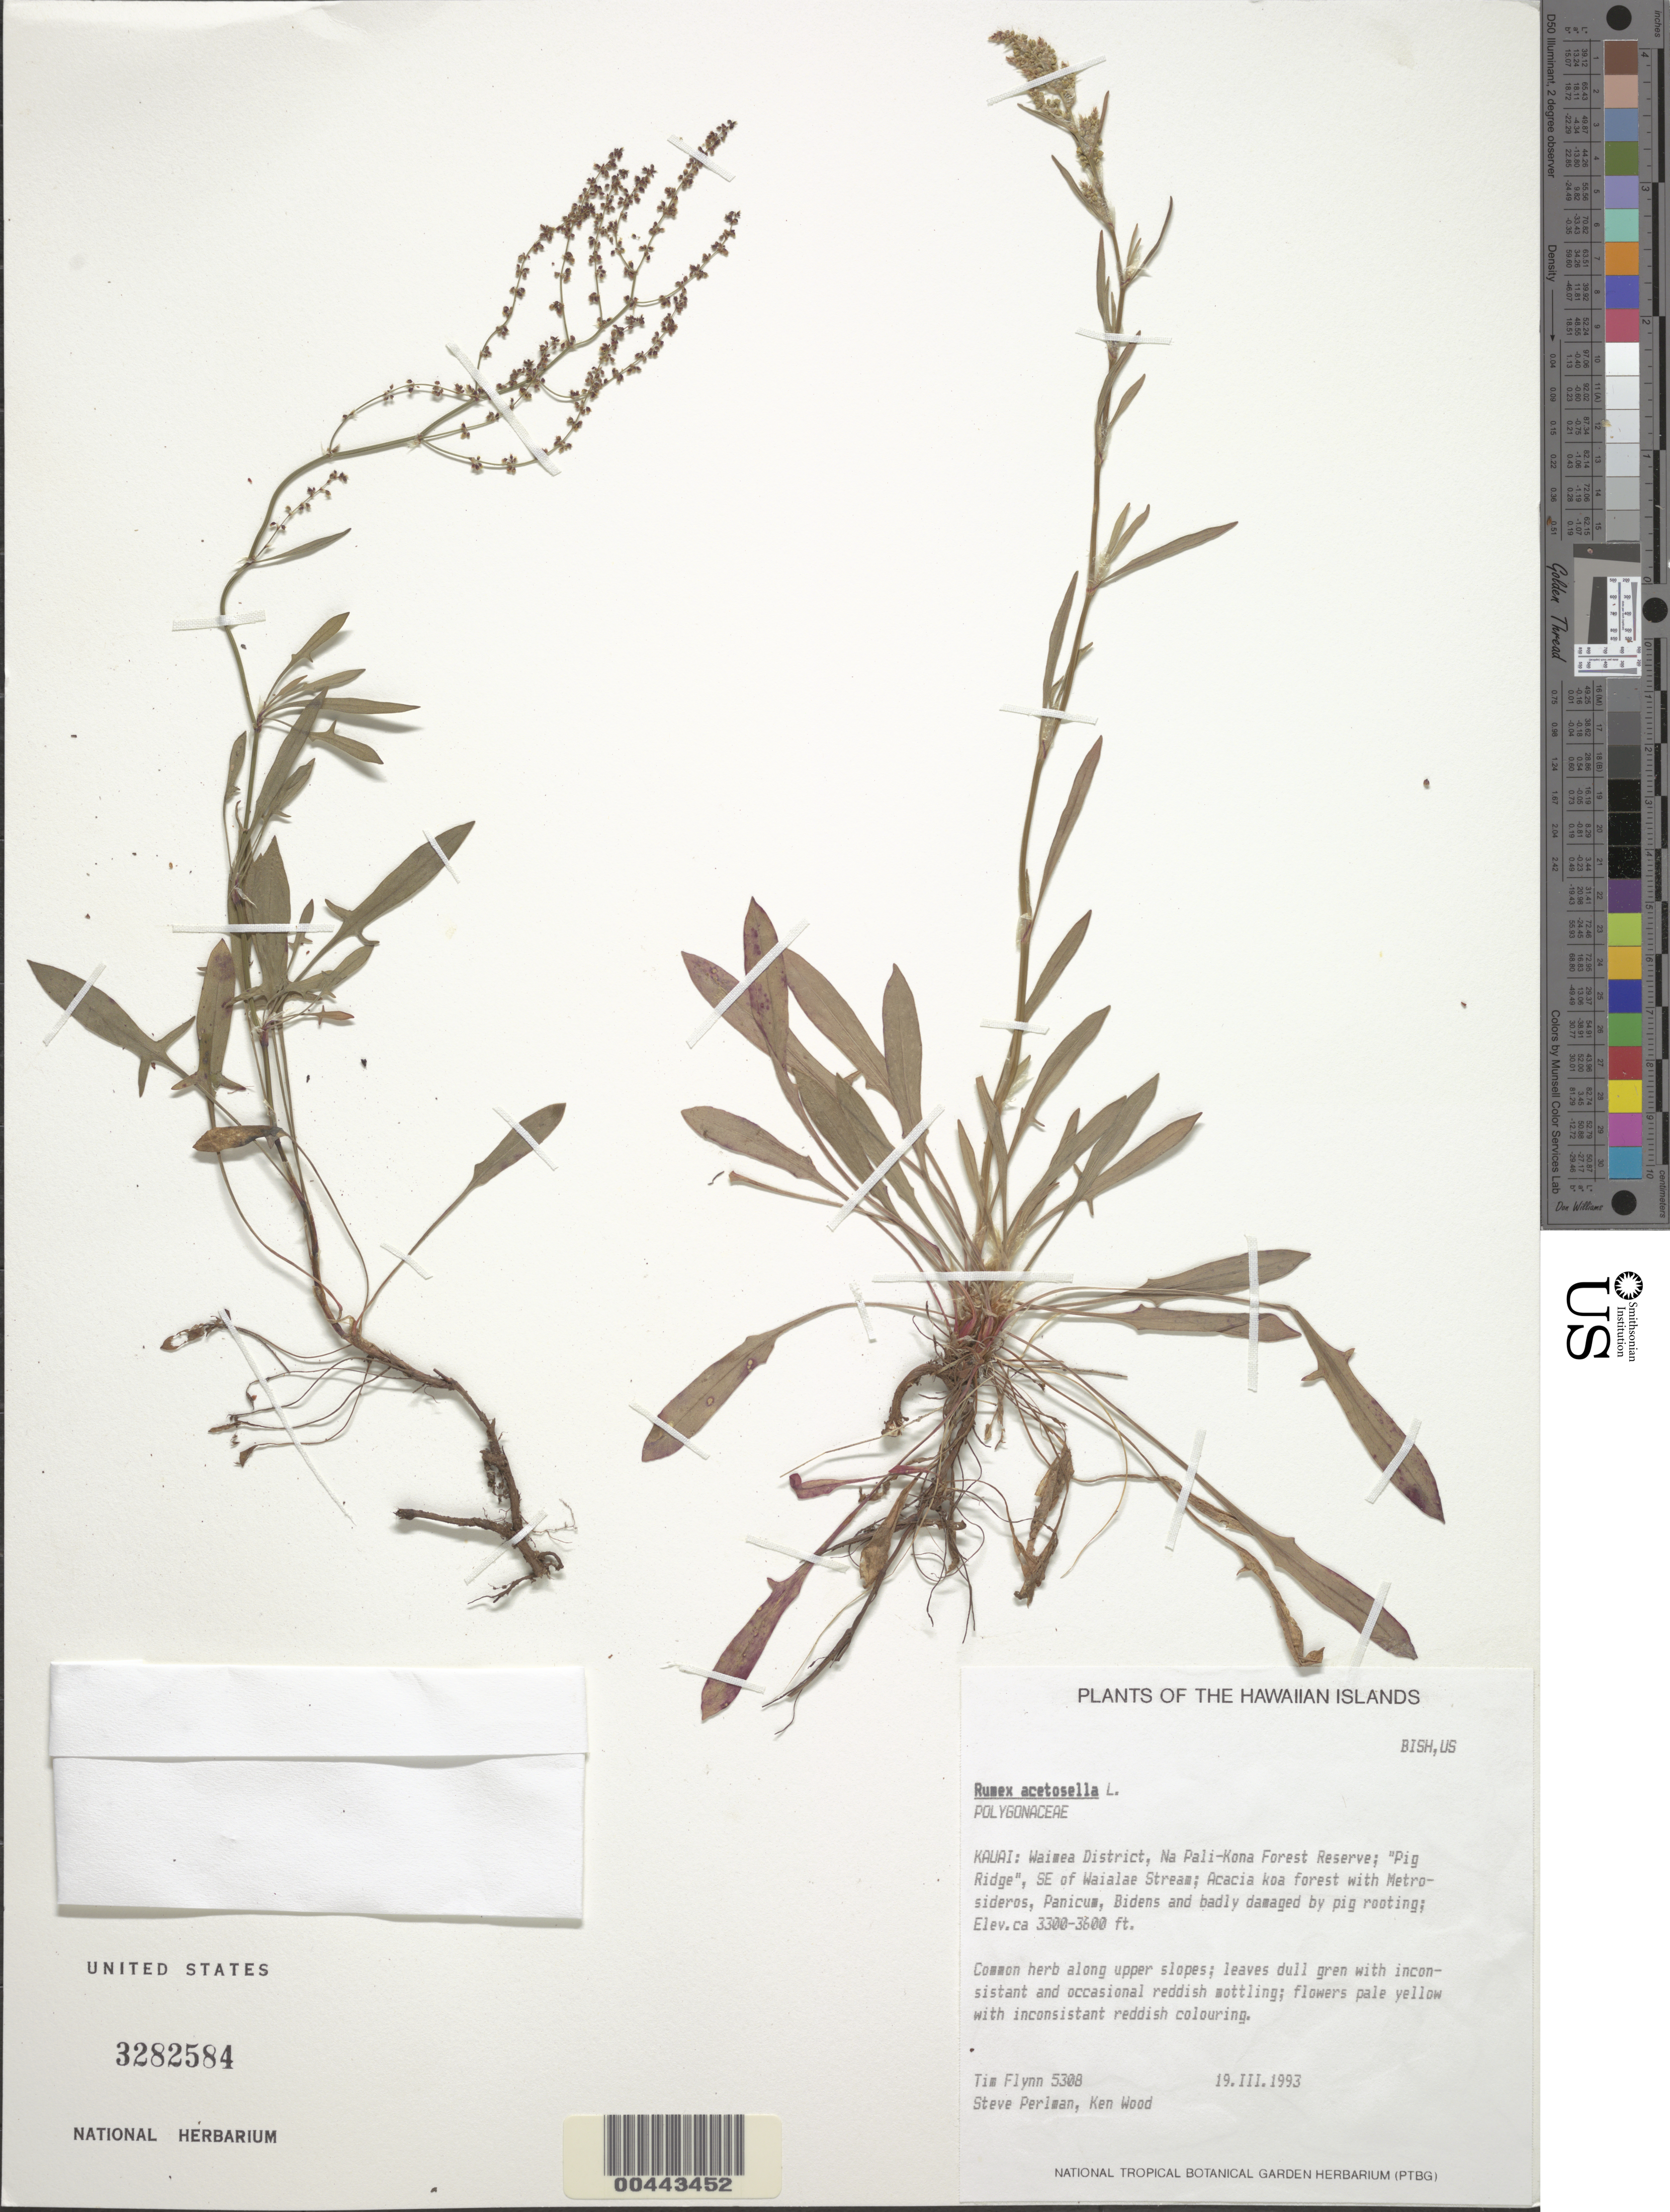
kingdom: Plantae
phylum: Tracheophyta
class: Magnoliopsida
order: Caryophyllales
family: Polygonaceae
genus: Rumex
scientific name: Rumex acetosella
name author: L.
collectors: T. W. Flynn, S. P. Perlman & K. Wood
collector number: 5308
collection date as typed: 19 Mar 1993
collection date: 1993-03-19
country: United States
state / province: Hawaii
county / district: Kauai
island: Kaua'i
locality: Waimea Dist, Na Pali Kona For Res, Pig Ridge, SE of Waialae Stream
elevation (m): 1006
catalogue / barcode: US 3282584